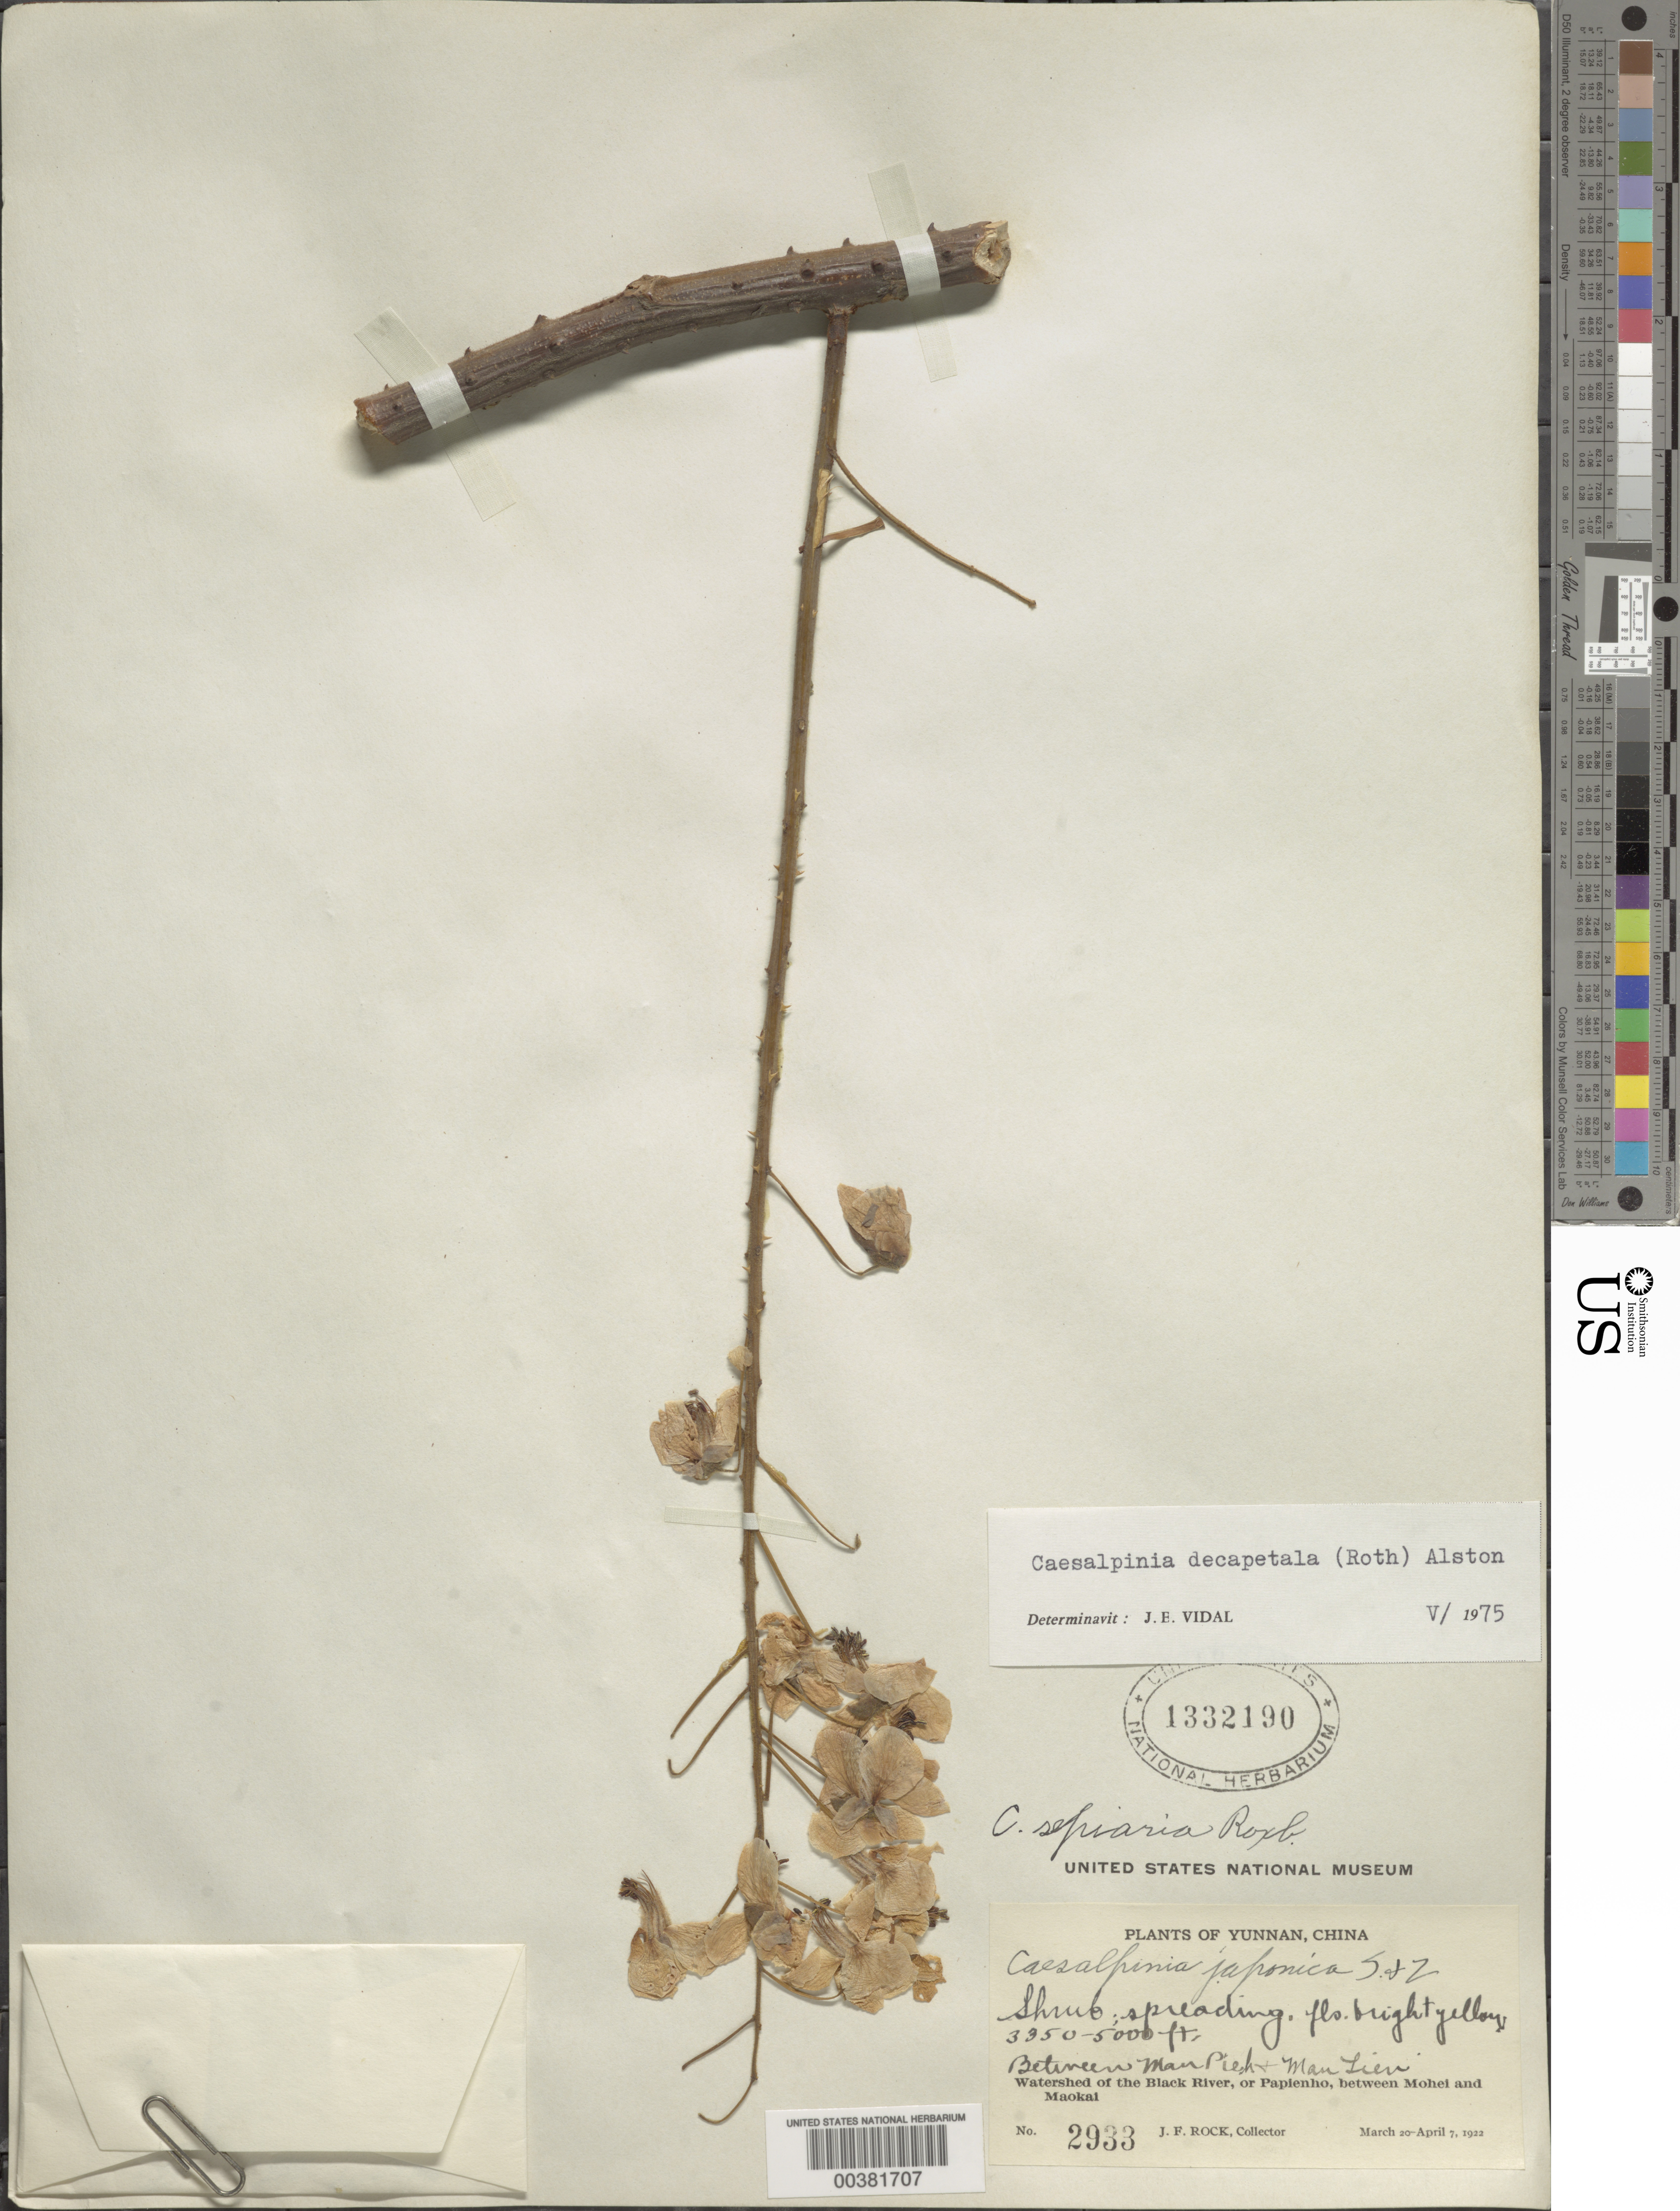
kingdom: Plantae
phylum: Tracheophyta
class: Magnoliopsida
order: Fabales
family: Fabaceae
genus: Biancaea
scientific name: Biancaea decapetala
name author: (Roth) O. Deg.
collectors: J. F. Rock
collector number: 2933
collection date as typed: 20 Mar 1922 to 07 Apr 1922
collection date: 1922-03-20/1922-04-07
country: China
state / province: Yunnan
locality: Between man pieh and man lien; watershed of the black river, or papienho, between mohei and maokai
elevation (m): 1021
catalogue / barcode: US 1332190